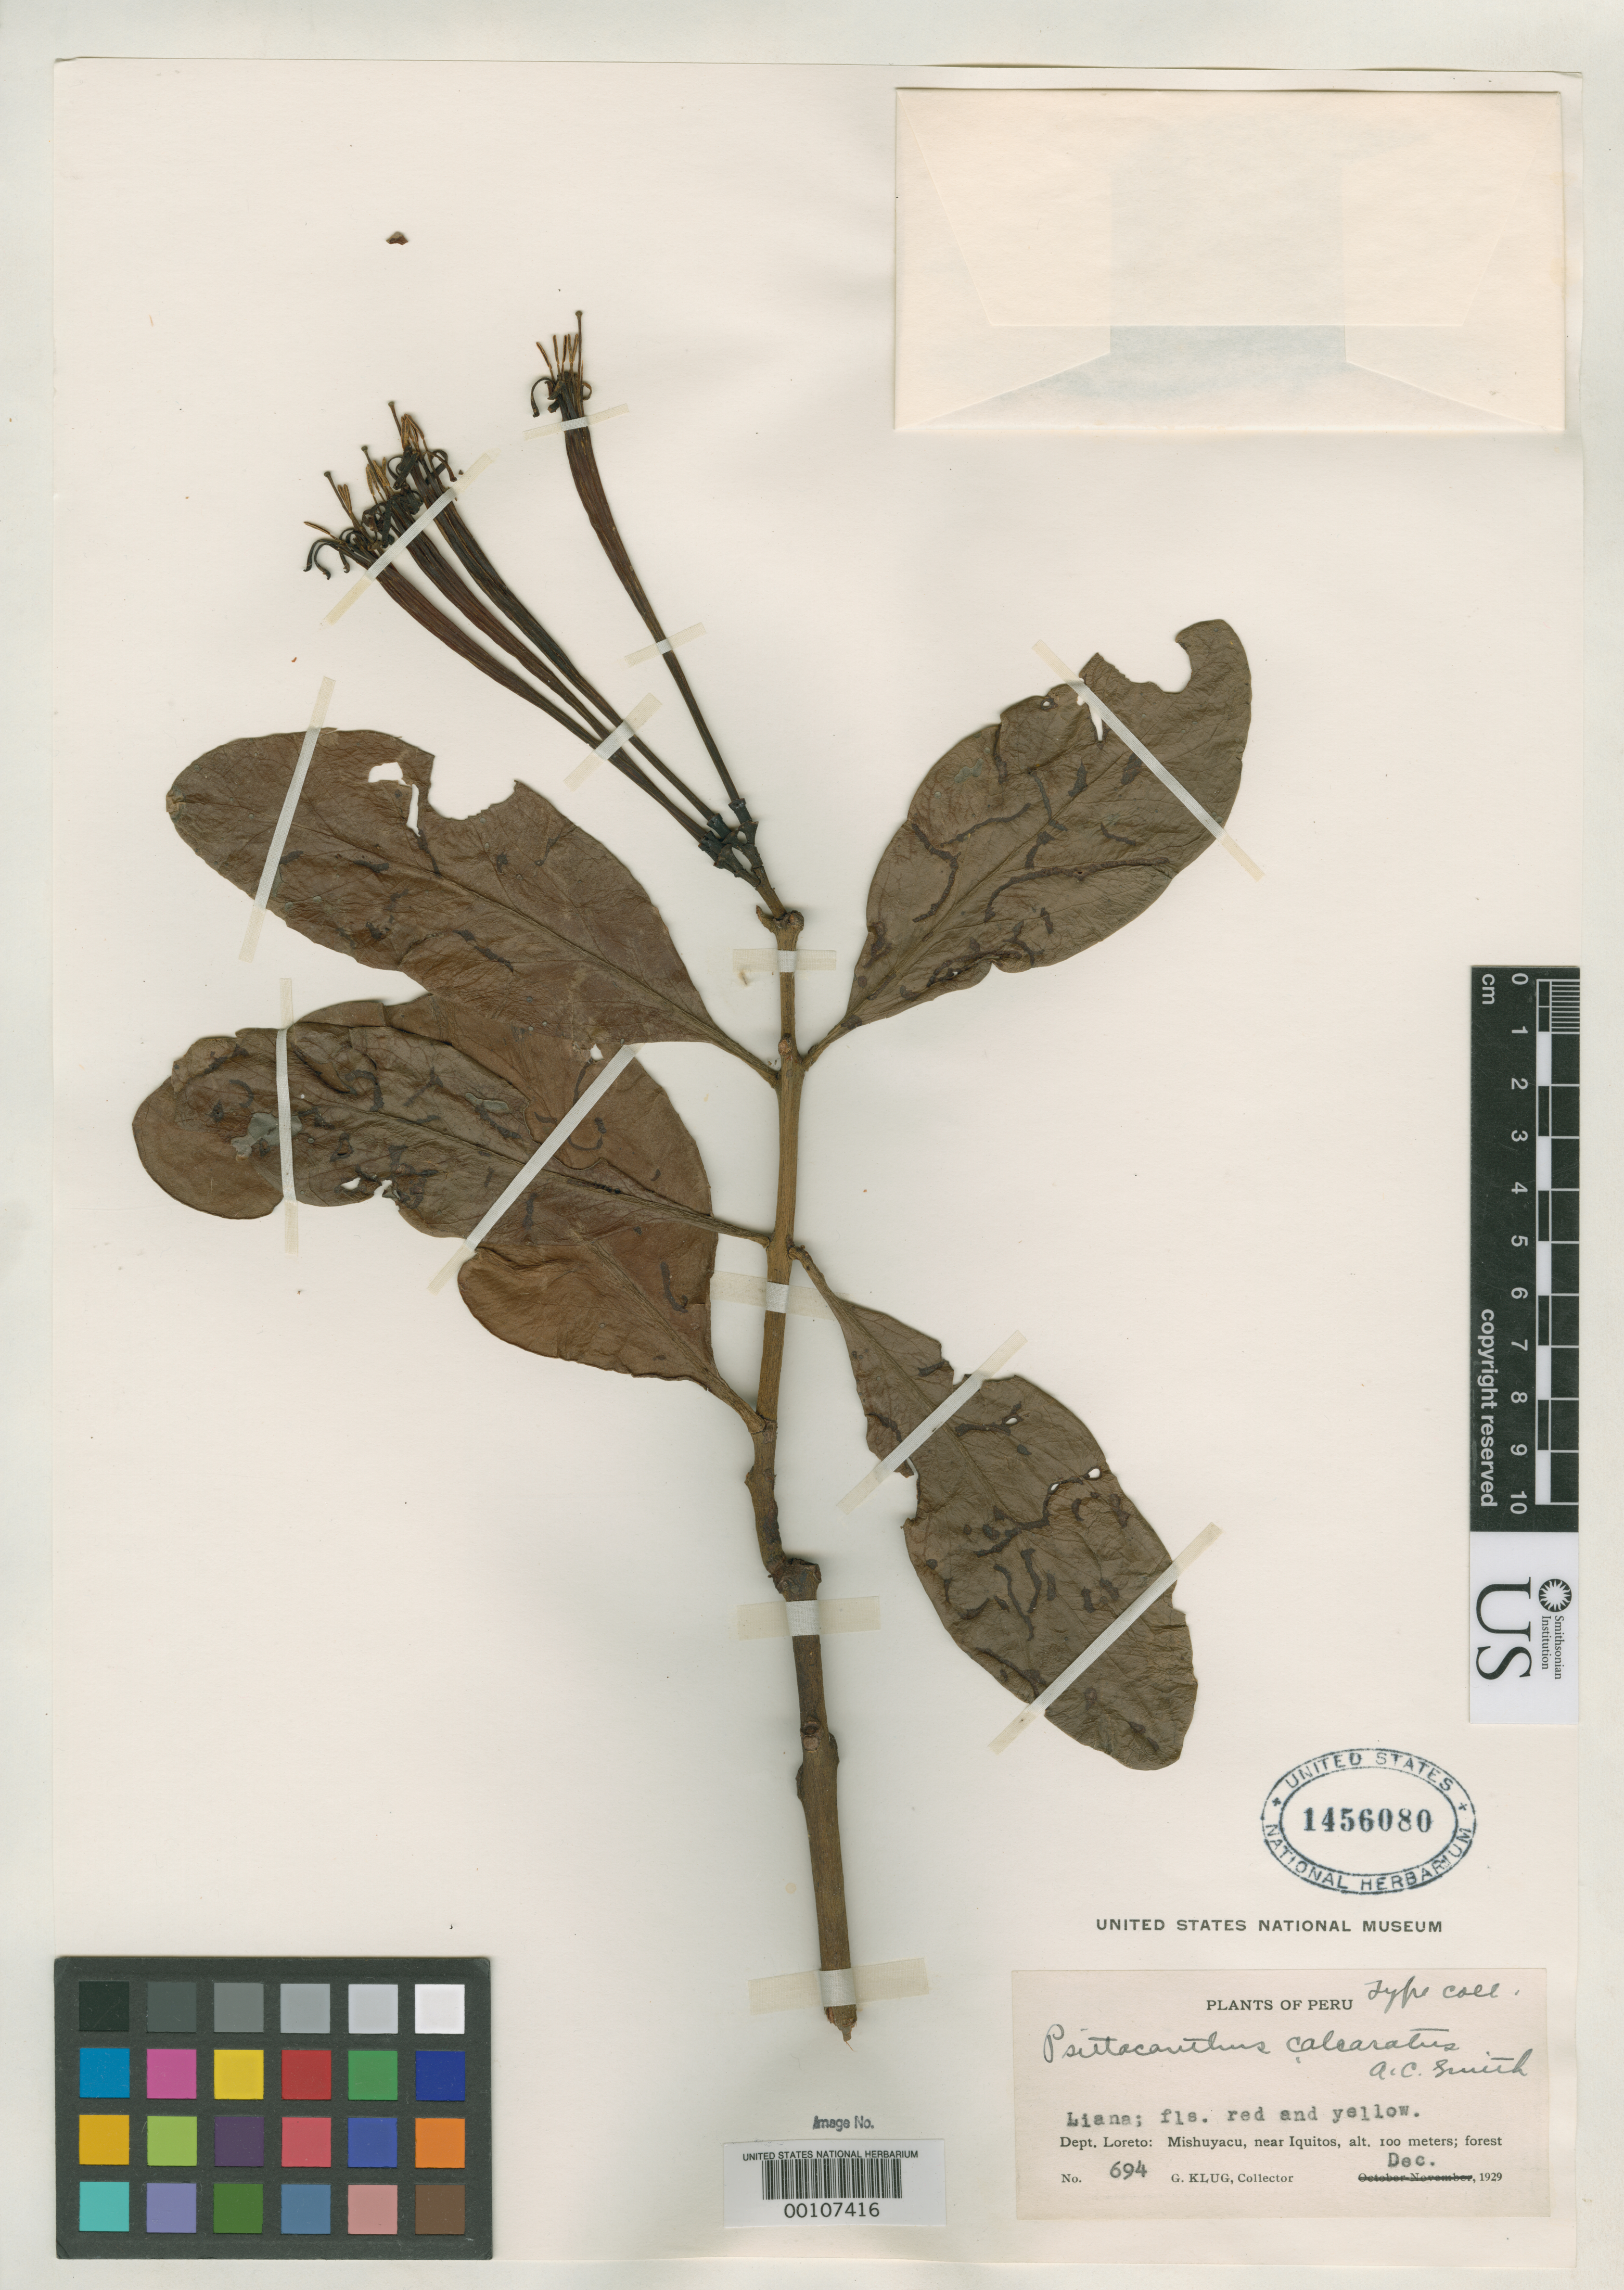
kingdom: Plantae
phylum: Tracheophyta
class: Magnoliopsida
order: Santalales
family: Loranthaceae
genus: Psittacanthus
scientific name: Psittacanthus calcaratus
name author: A.C. Sm.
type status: Isotype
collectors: G. Klug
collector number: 694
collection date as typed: Dec 1929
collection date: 1929-12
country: Peru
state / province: Loreto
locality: Mishuyacu, near Iquitos.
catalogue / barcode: US 1456080